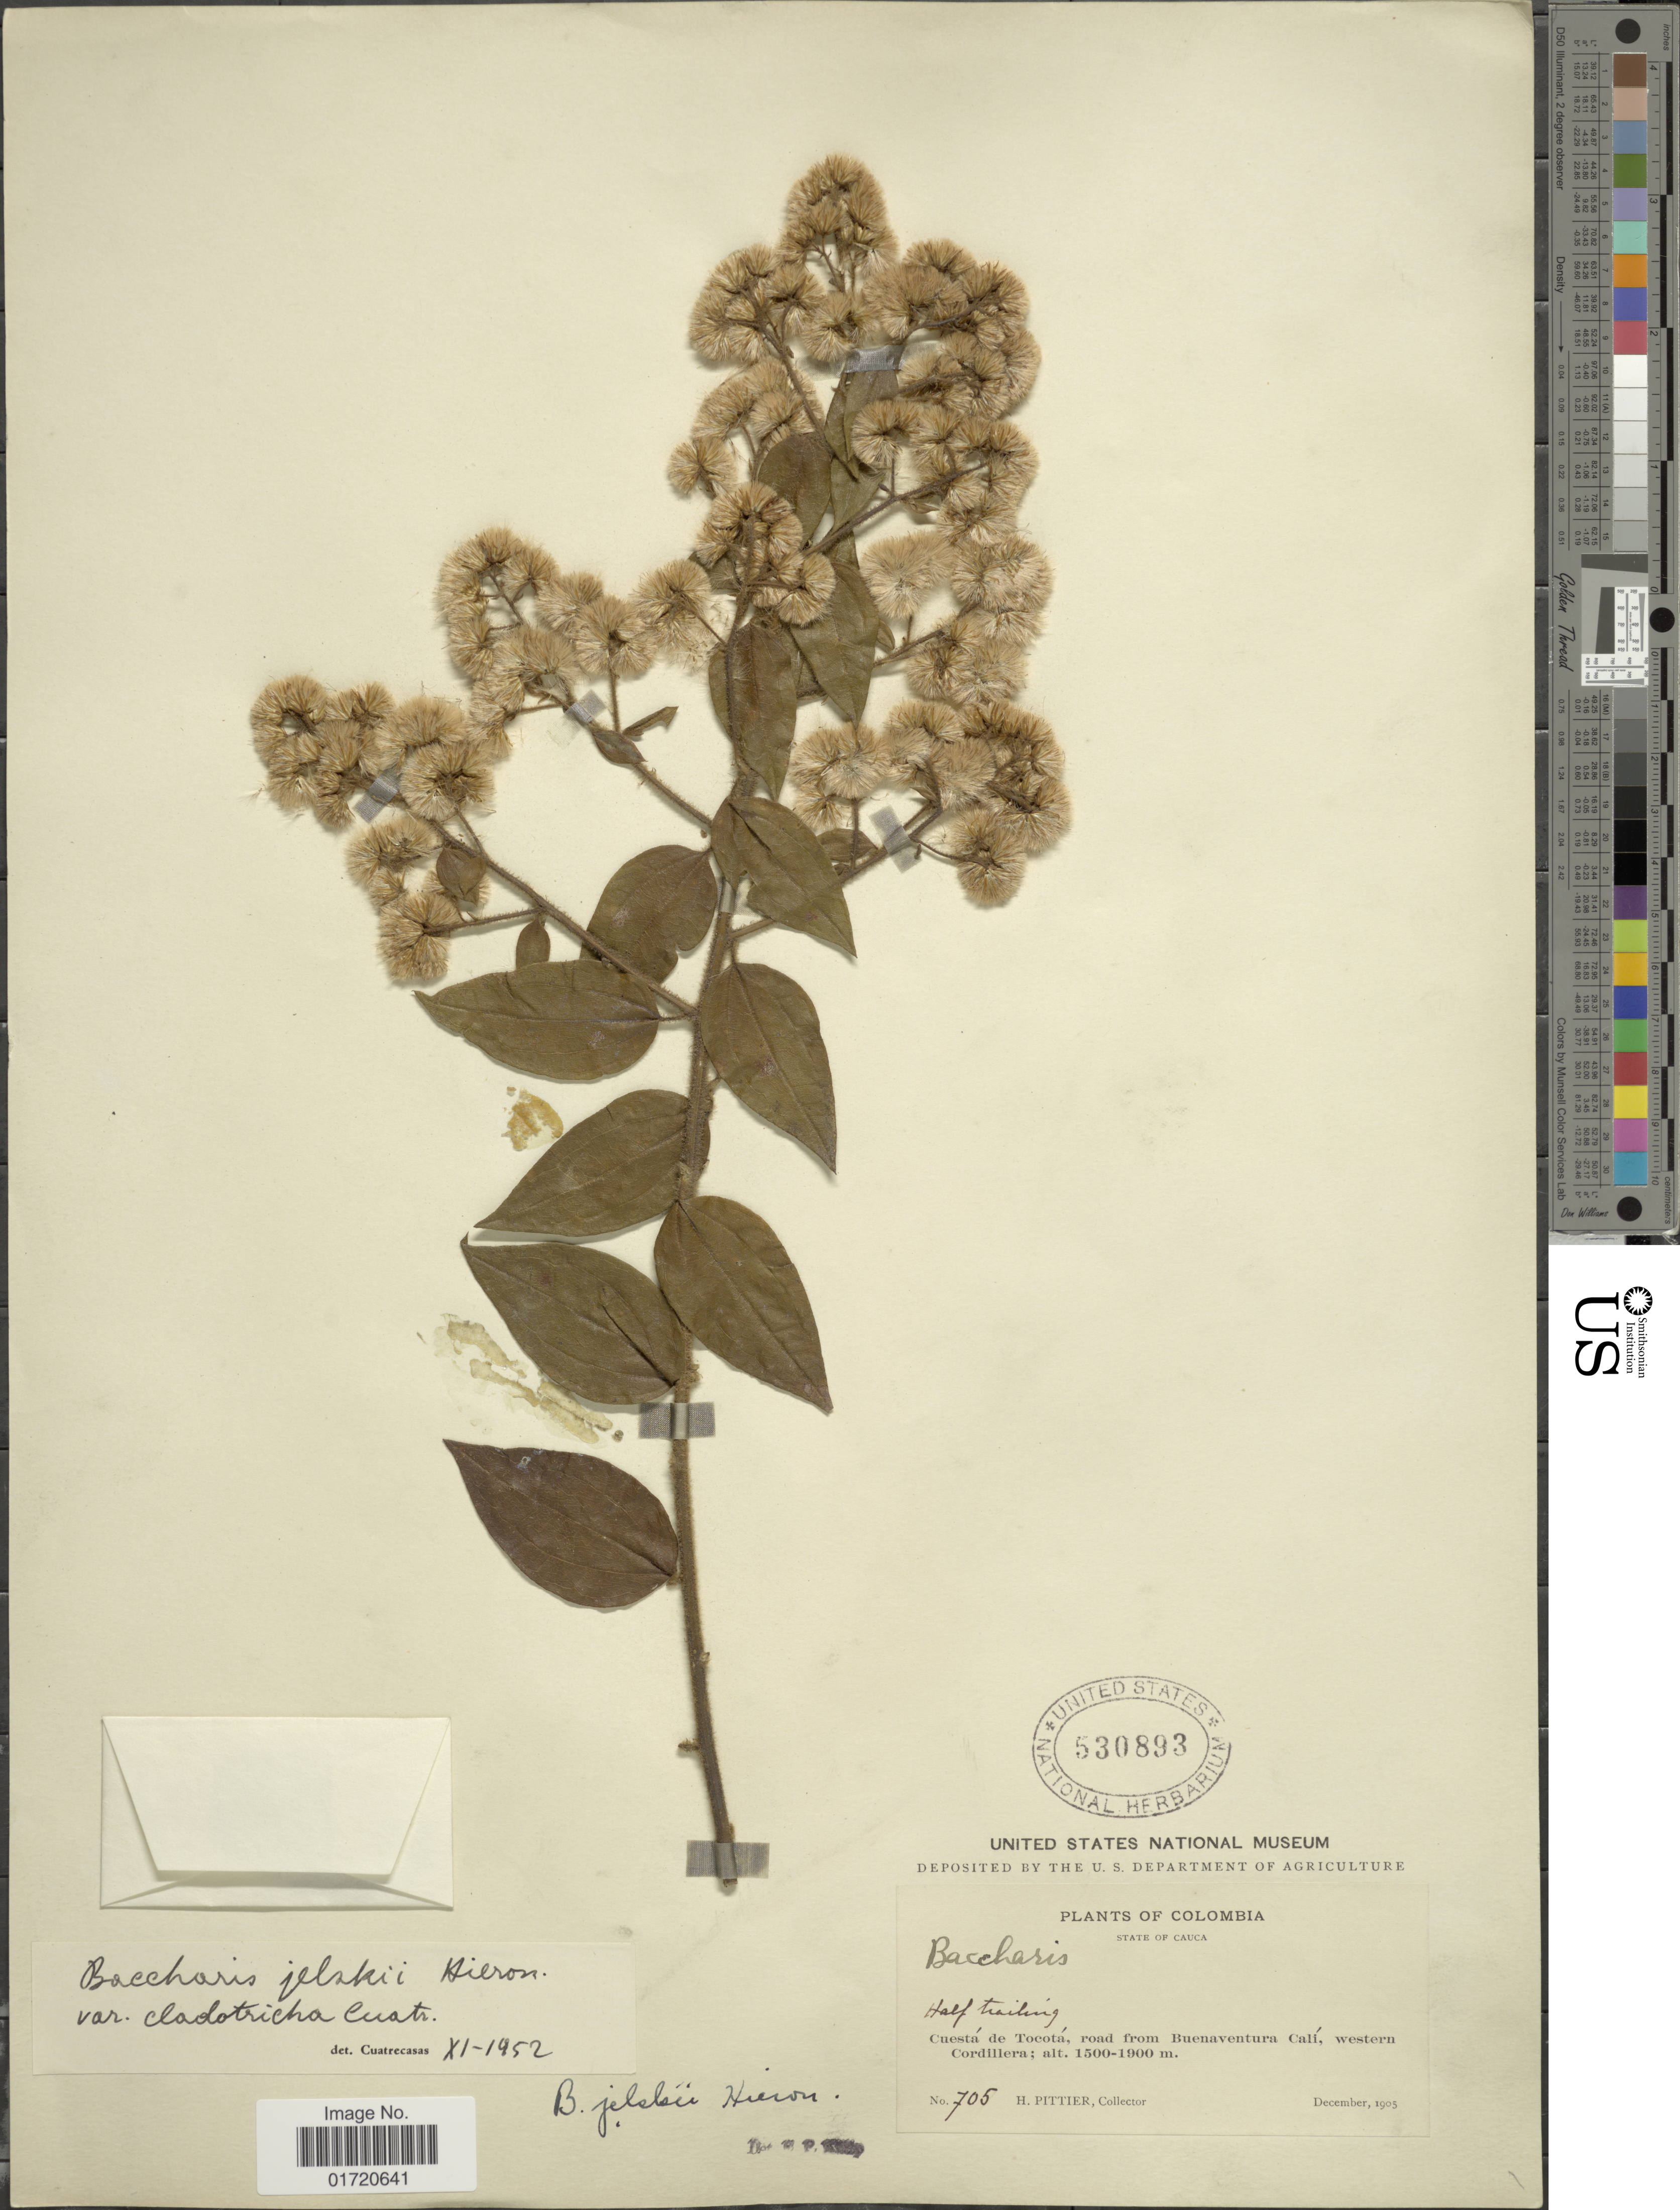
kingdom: Plantae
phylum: Tracheophyta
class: Magnoliopsida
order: Asterales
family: Asteraceae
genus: Baccharis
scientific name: Baccharis jelskii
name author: Hieron.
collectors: H. F. Pittier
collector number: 705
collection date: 1905-12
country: Colombia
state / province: Cauca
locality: Cuesta de Tocota, road from Buenaventura Cali, western Cordillera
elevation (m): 1500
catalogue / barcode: US 530893